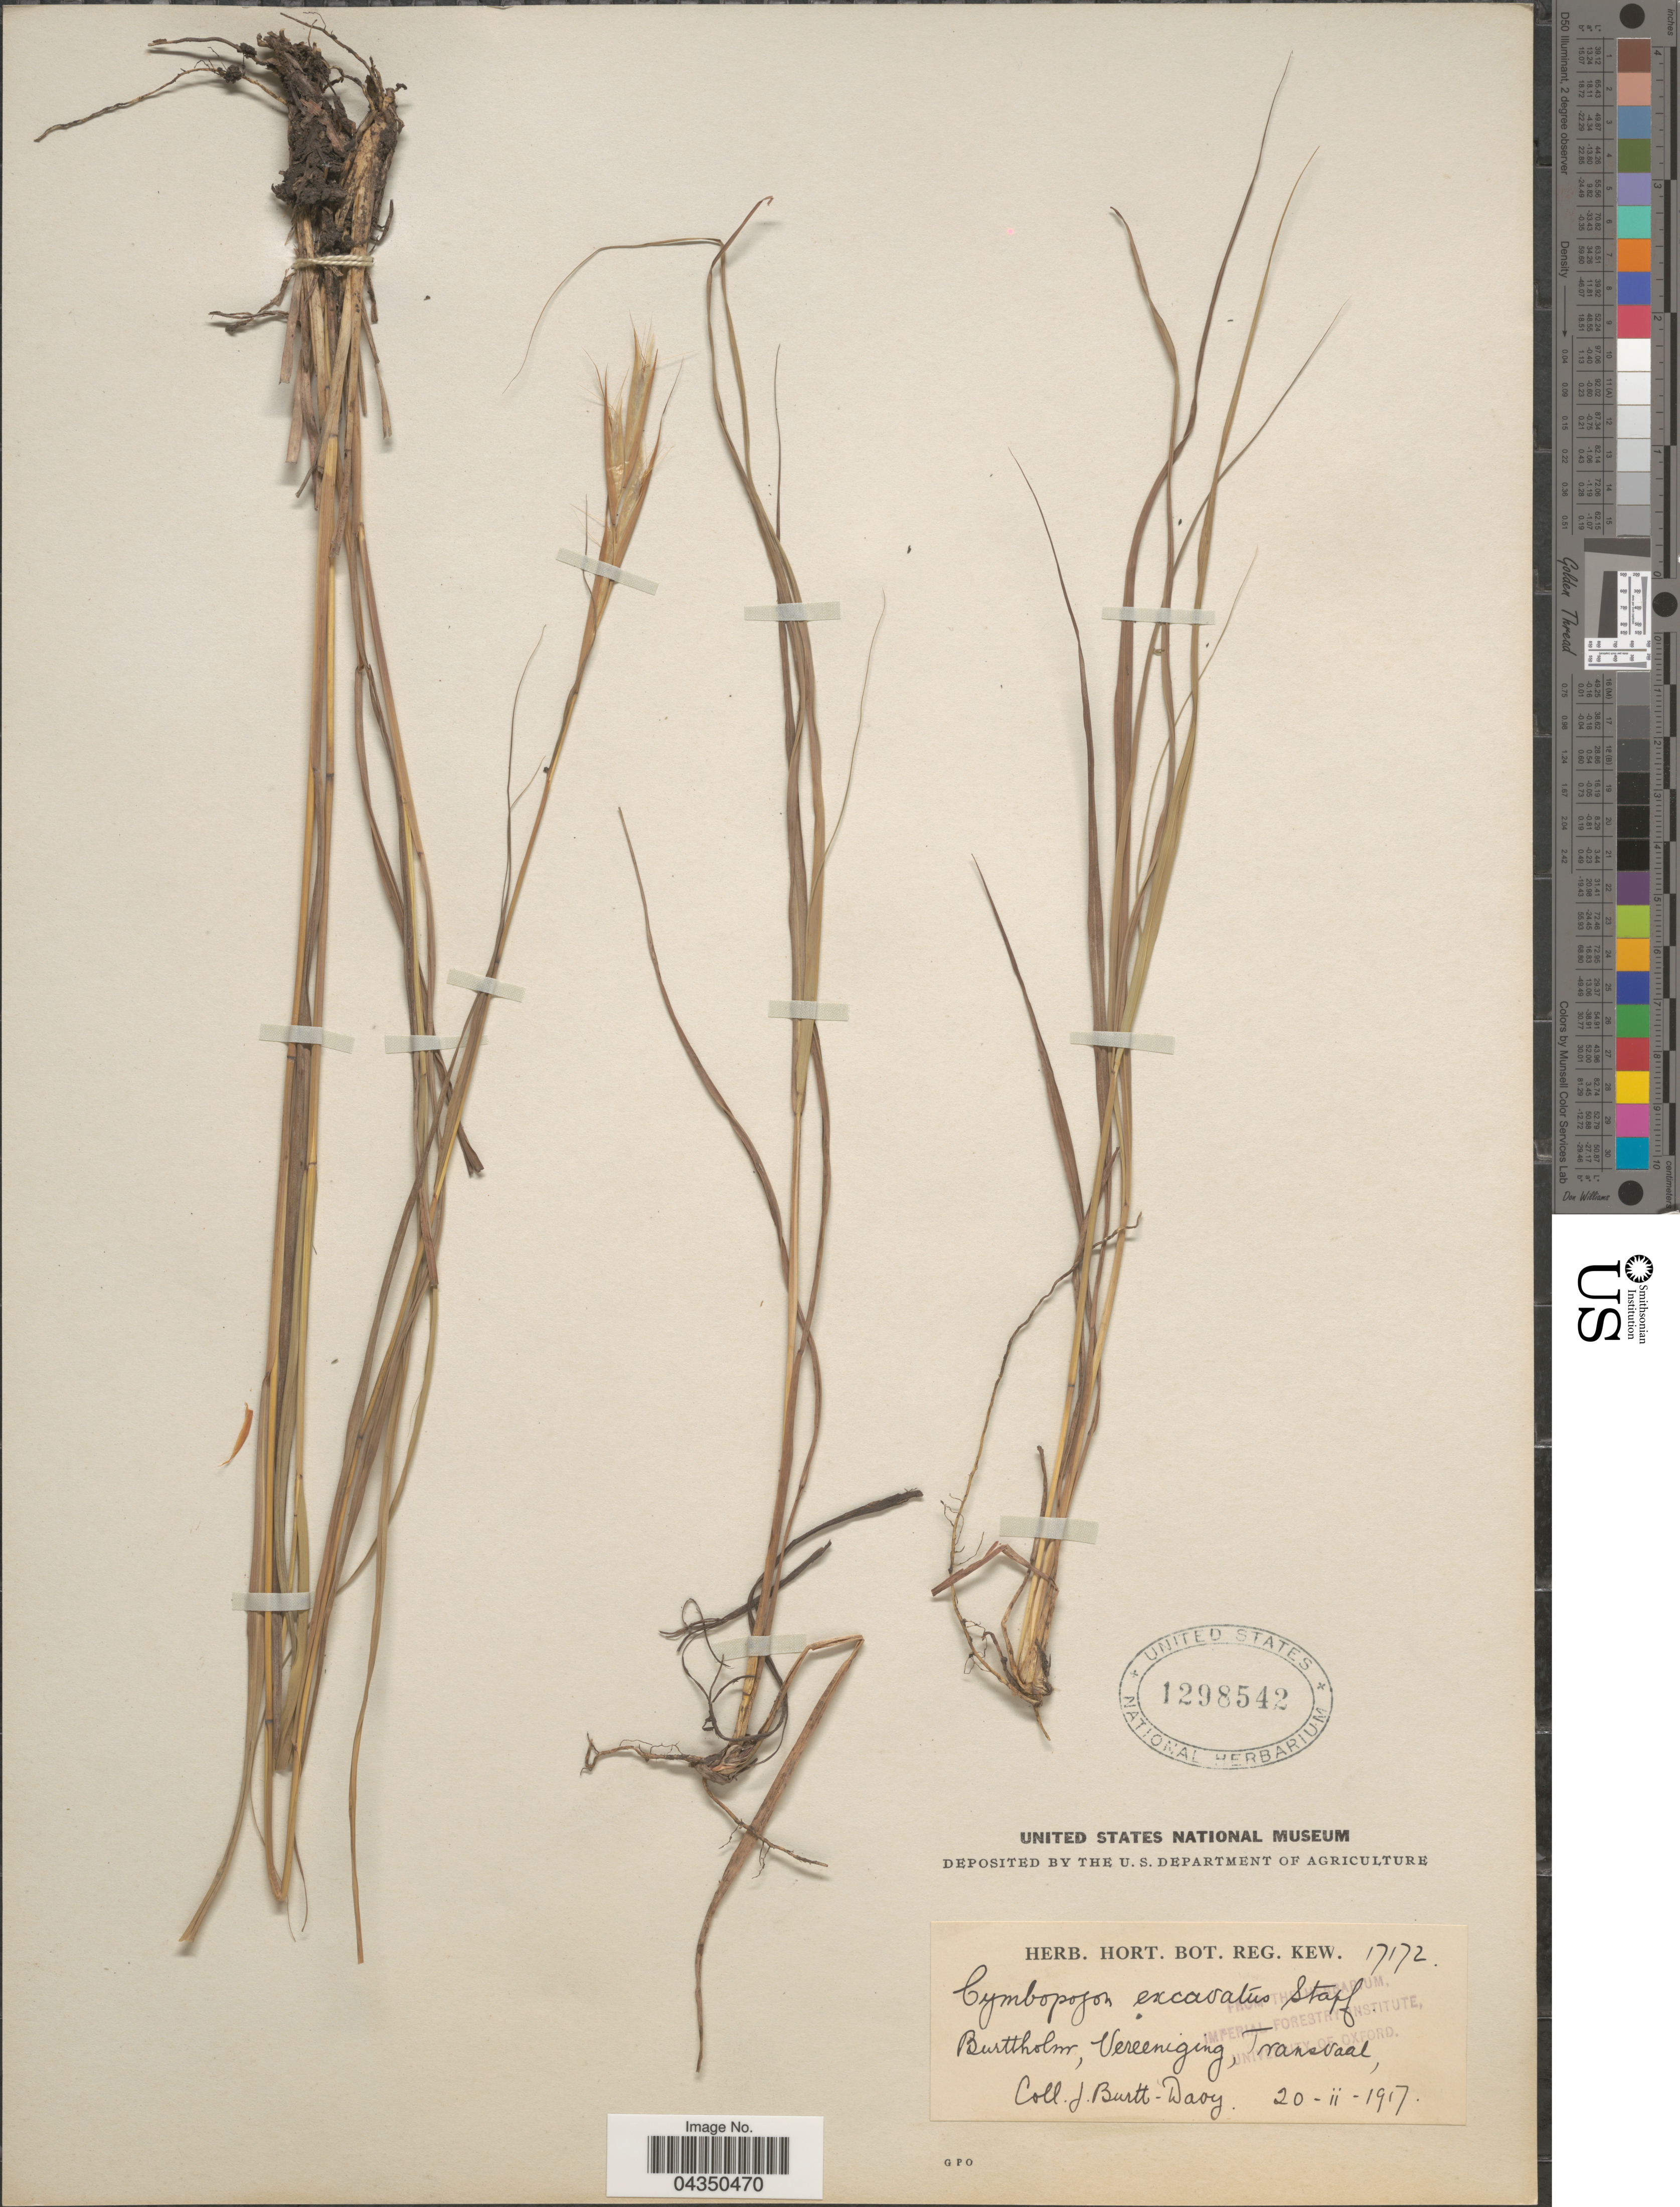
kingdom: Plantae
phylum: Tracheophyta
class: Liliopsida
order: Poales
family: Poaceae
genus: Cymbopogon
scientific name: Cymbopogon caesius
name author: (Nees ex Hook. & Arn.) Stapf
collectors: J. Burtt Davy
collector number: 17172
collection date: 1917-02-20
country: South Africa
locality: Burttholm, Vereeniging, Transvaal.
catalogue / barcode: US 1298542